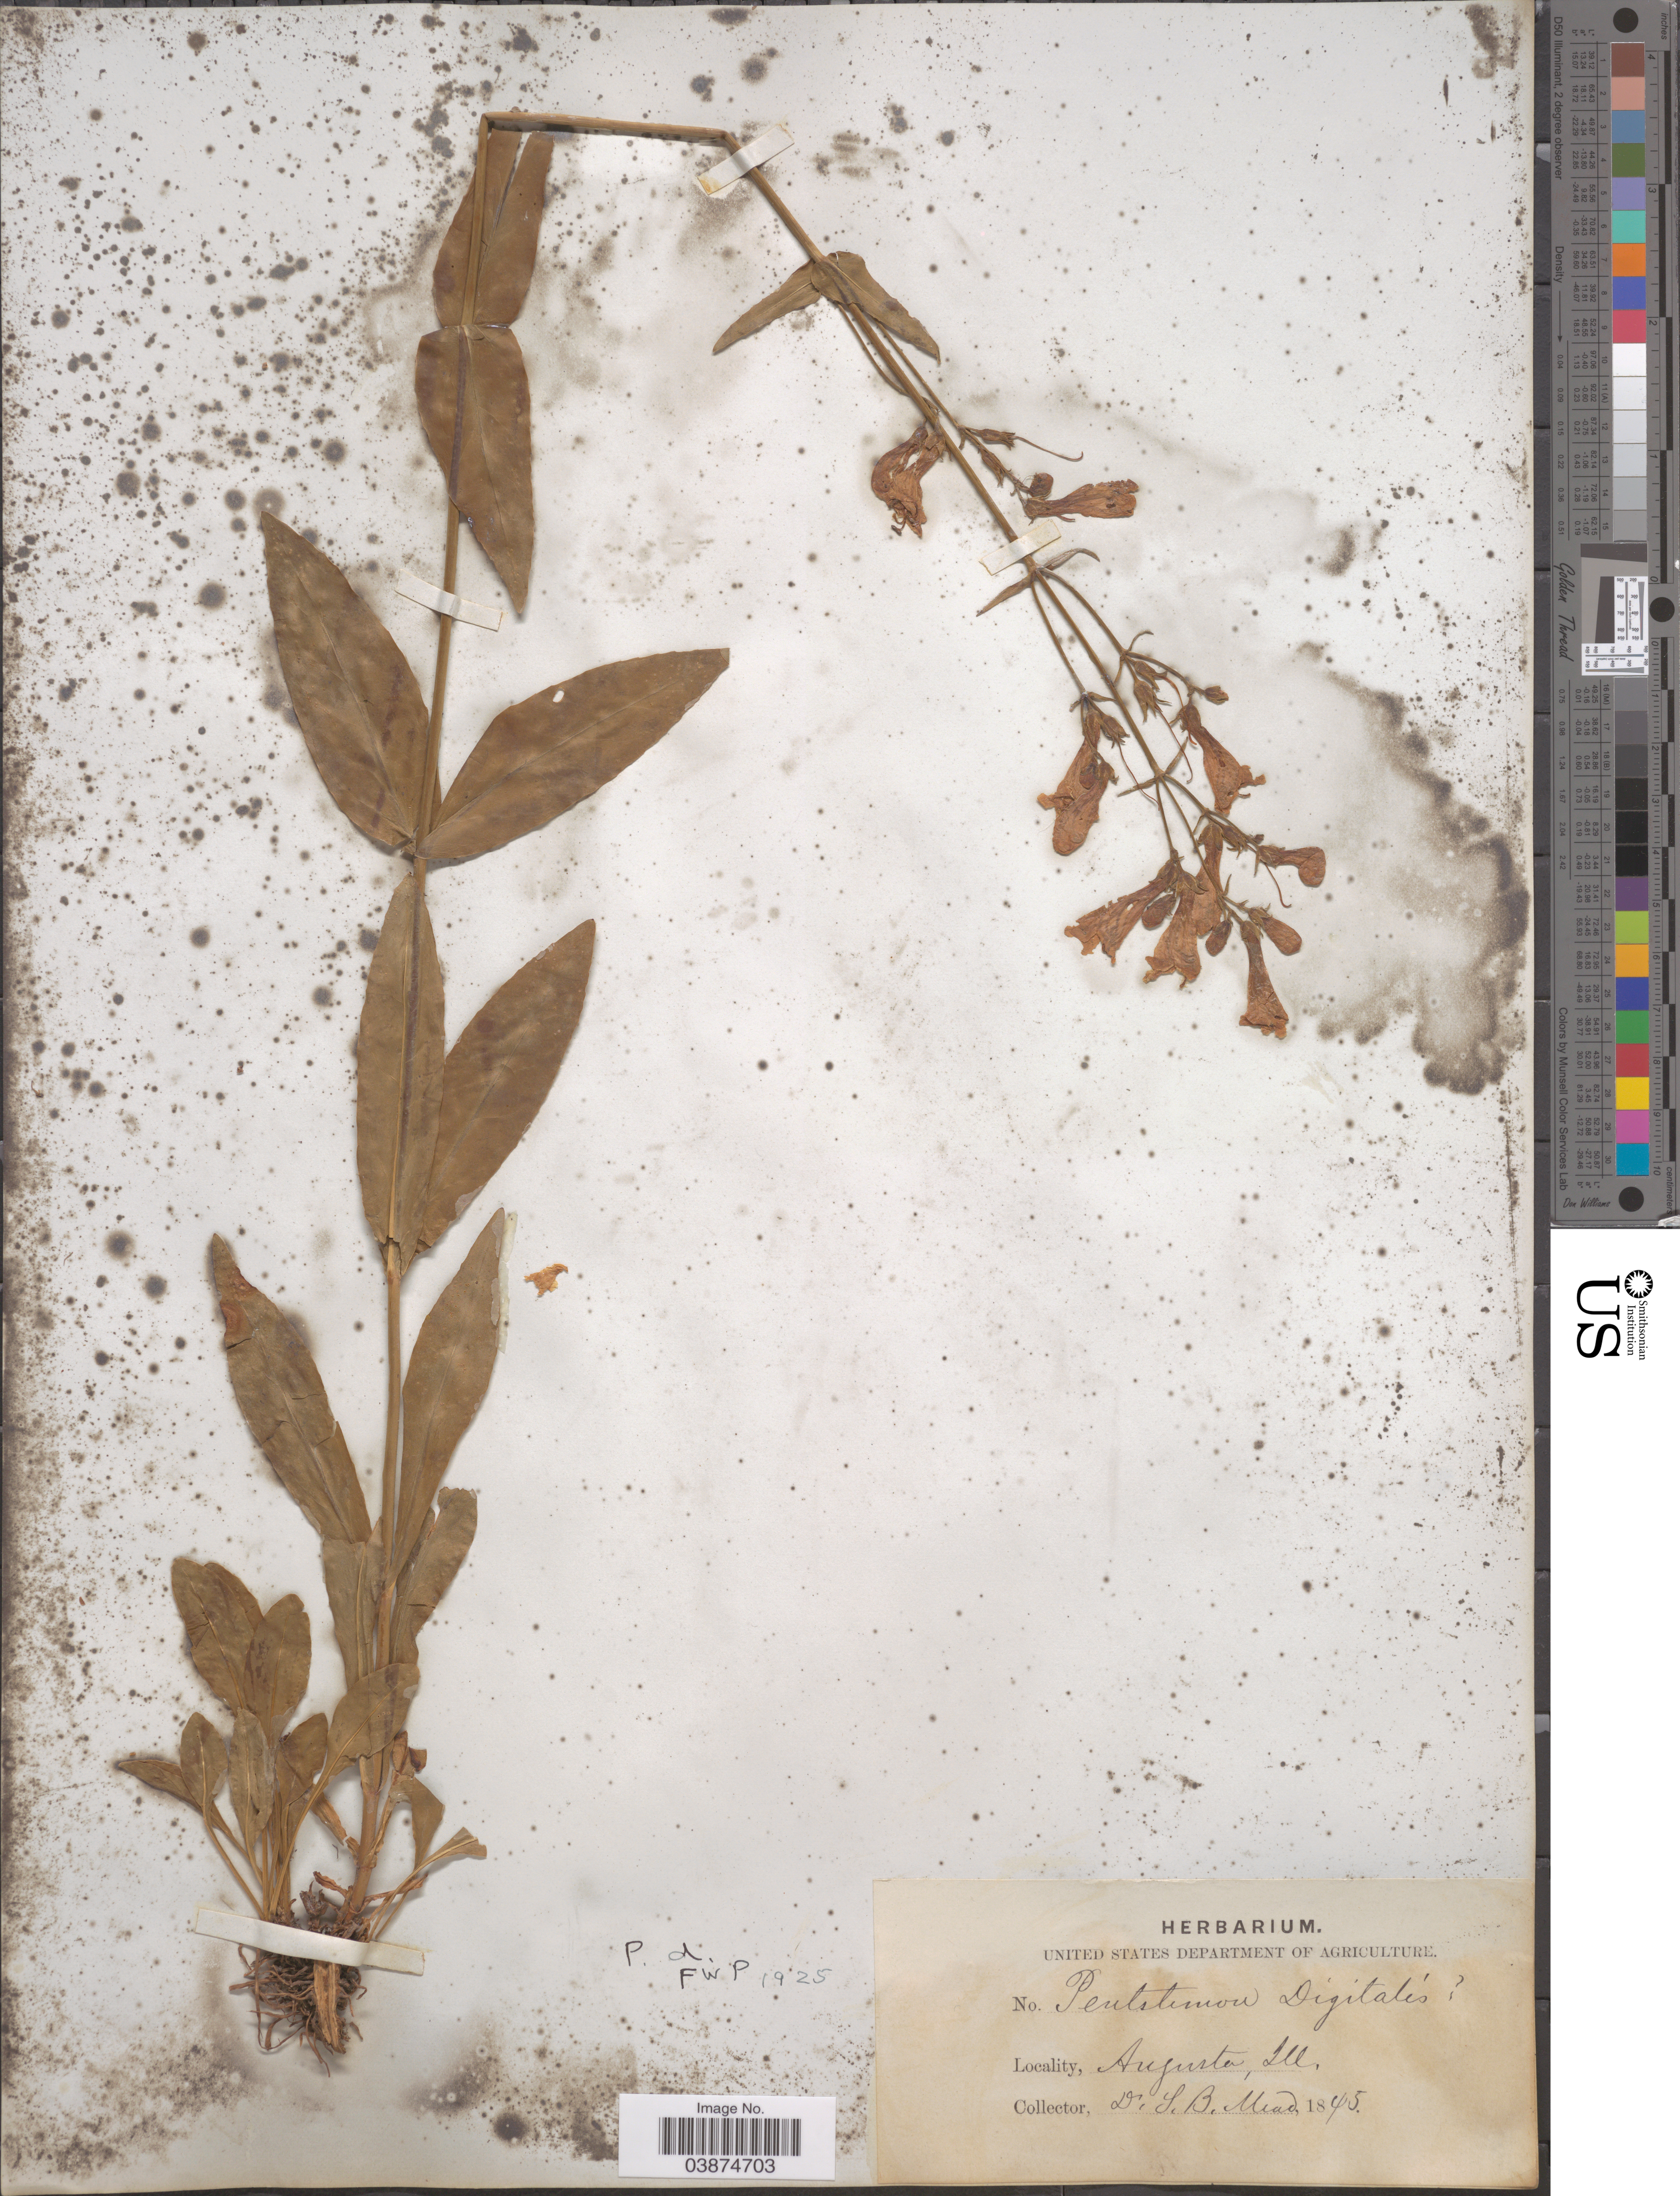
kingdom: Plantae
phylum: Tracheophyta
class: Magnoliopsida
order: Lamiales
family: Plantaginaceae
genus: Penstemon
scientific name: Penstemon digitalis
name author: Nutt. ex Sims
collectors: S. Mead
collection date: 1845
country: United States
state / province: Illinois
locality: Augusta.